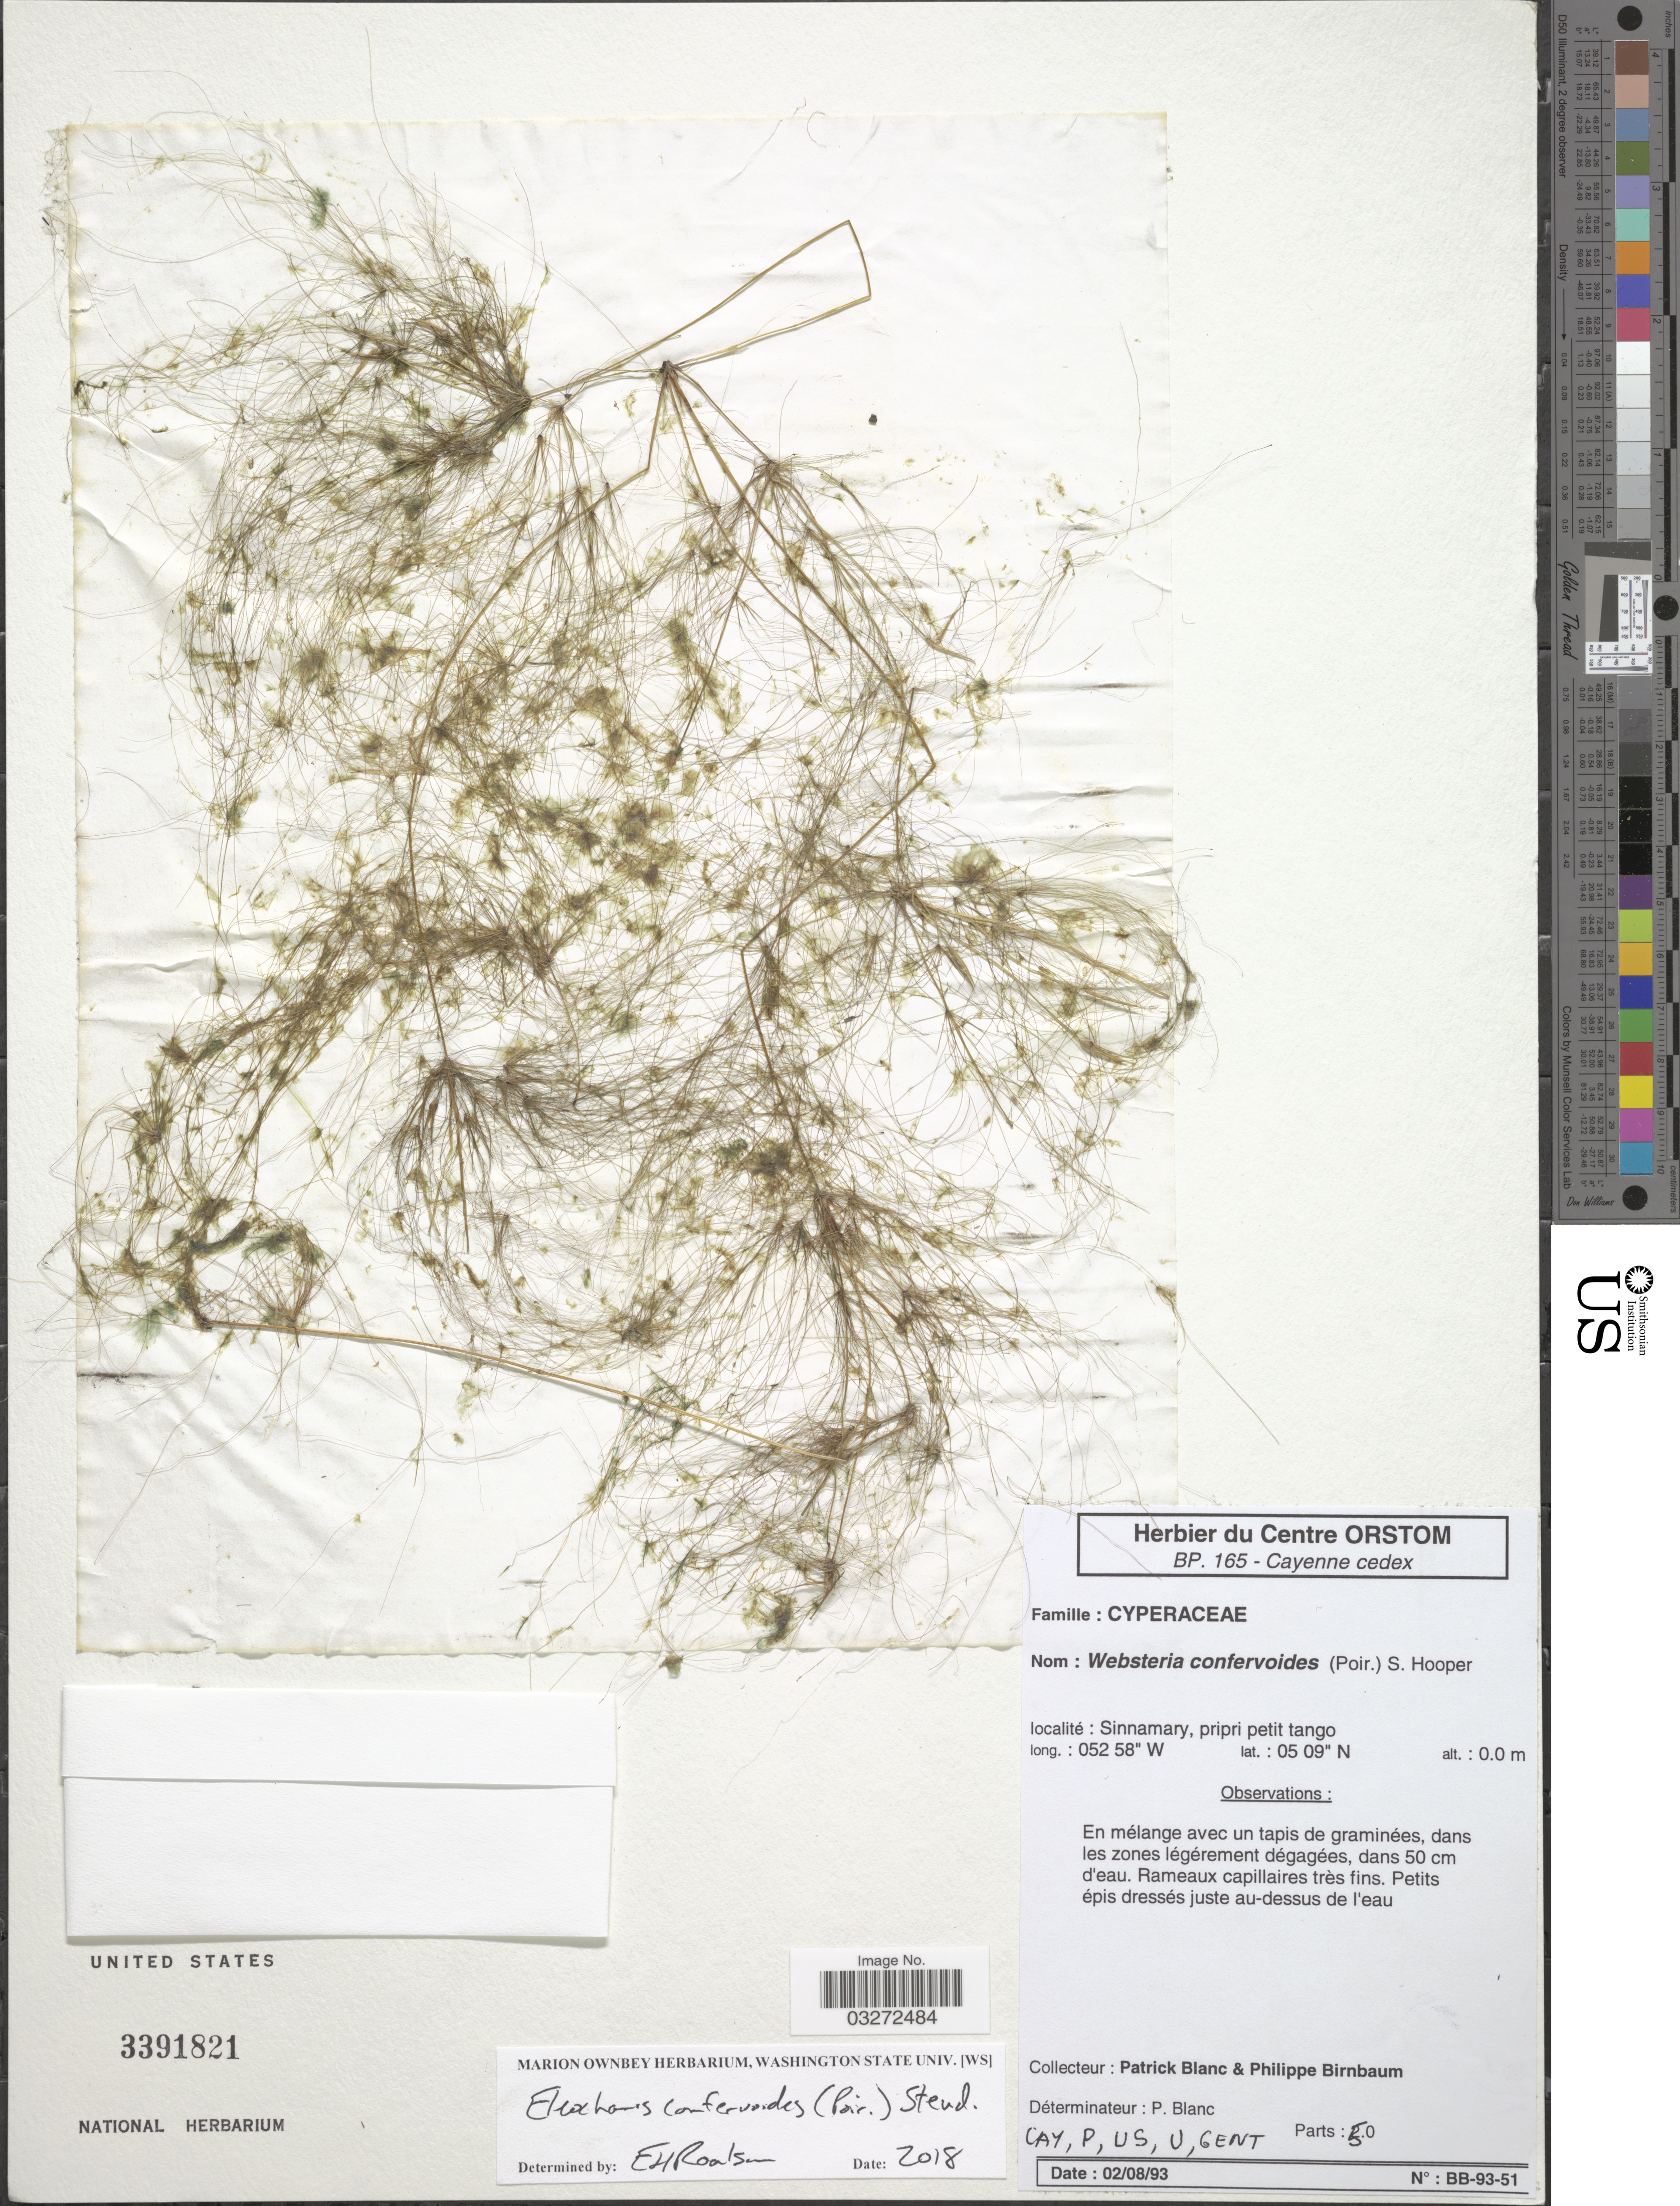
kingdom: Plantae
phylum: Tracheophyta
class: Liliopsida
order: Poales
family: Cyperaceae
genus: Eleocharis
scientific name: Eleocharis confervoides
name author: (Poir.) Steud.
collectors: P. Blanc & P. Birnbaum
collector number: BB-93-51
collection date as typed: Transcribed d/m/y: 2/8/93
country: French Guiana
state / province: Cayenne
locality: Sinnamary, pripri petit tango.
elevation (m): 0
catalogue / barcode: US 3391821